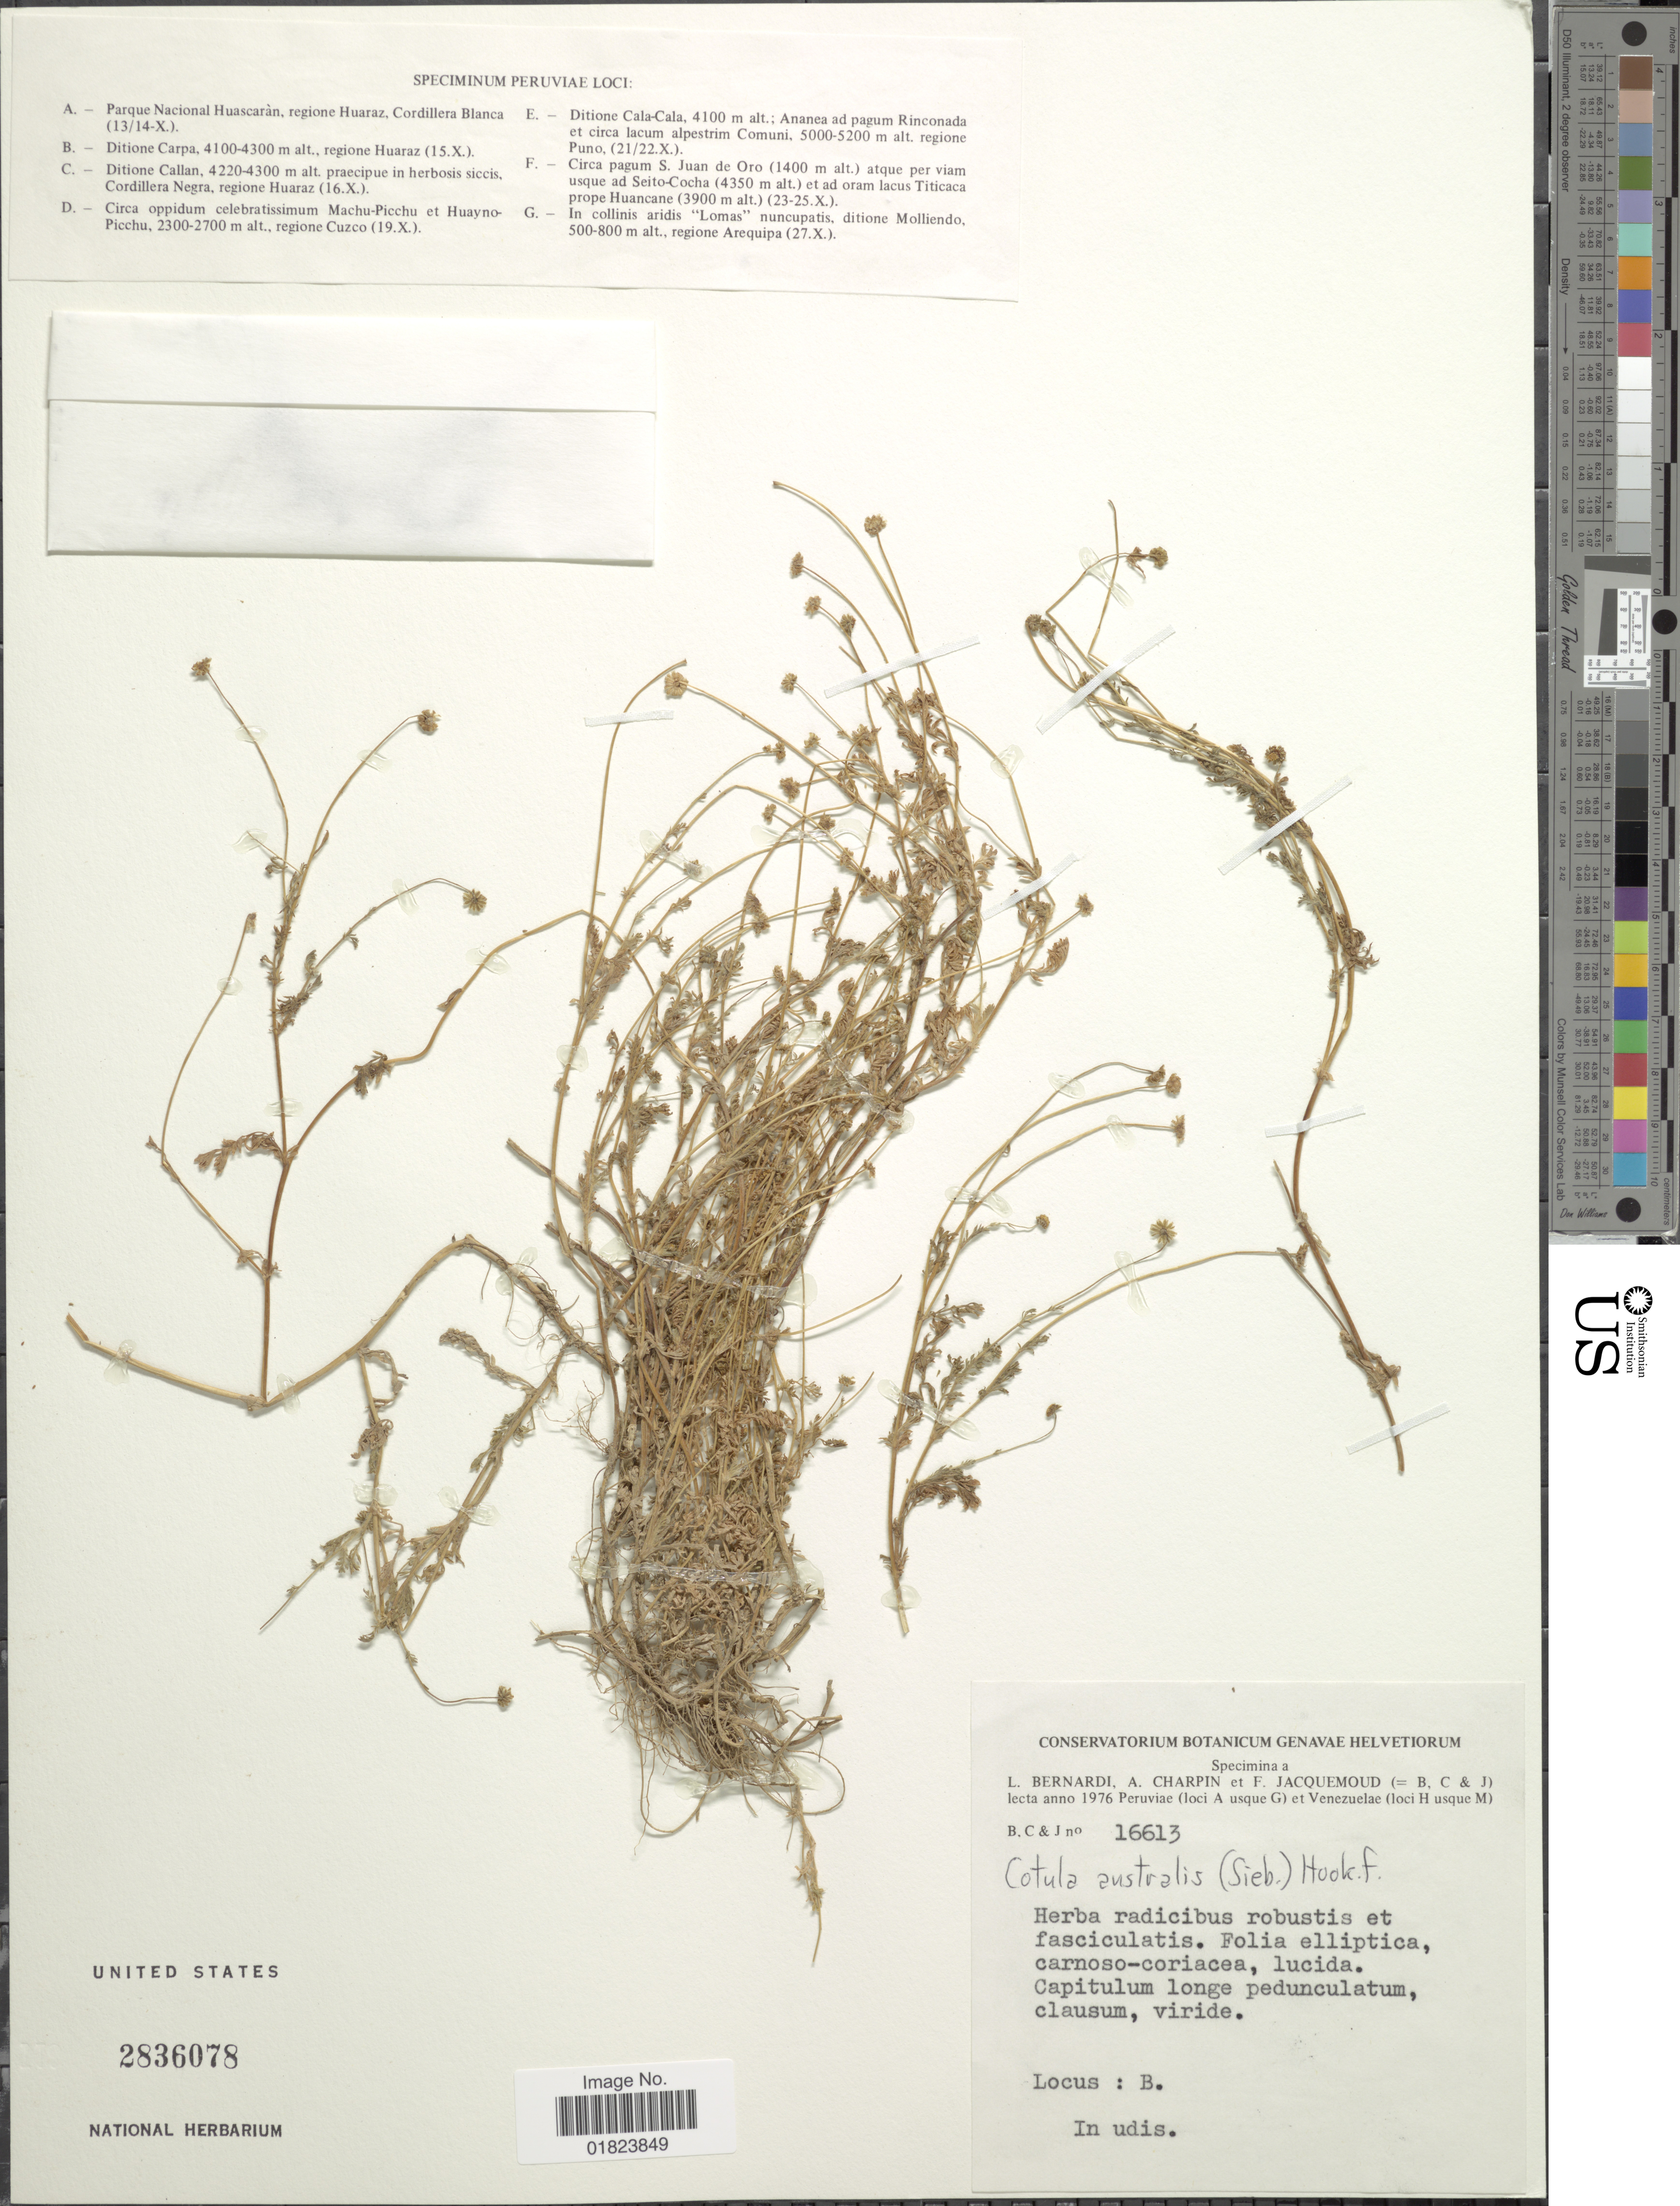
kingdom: Plantae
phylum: Tracheophyta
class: Magnoliopsida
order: Asterales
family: Asteraceae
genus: Cotula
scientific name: Cotula australis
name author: (Sieber ex Spreng.) Hook. f.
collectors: L. Bernardi, A. Charpin & F. Jacquemoud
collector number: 16613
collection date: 1976-10-15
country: Venezuela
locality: Ditione Carpa, regione Huaraz.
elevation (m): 4100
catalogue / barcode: US 2836078